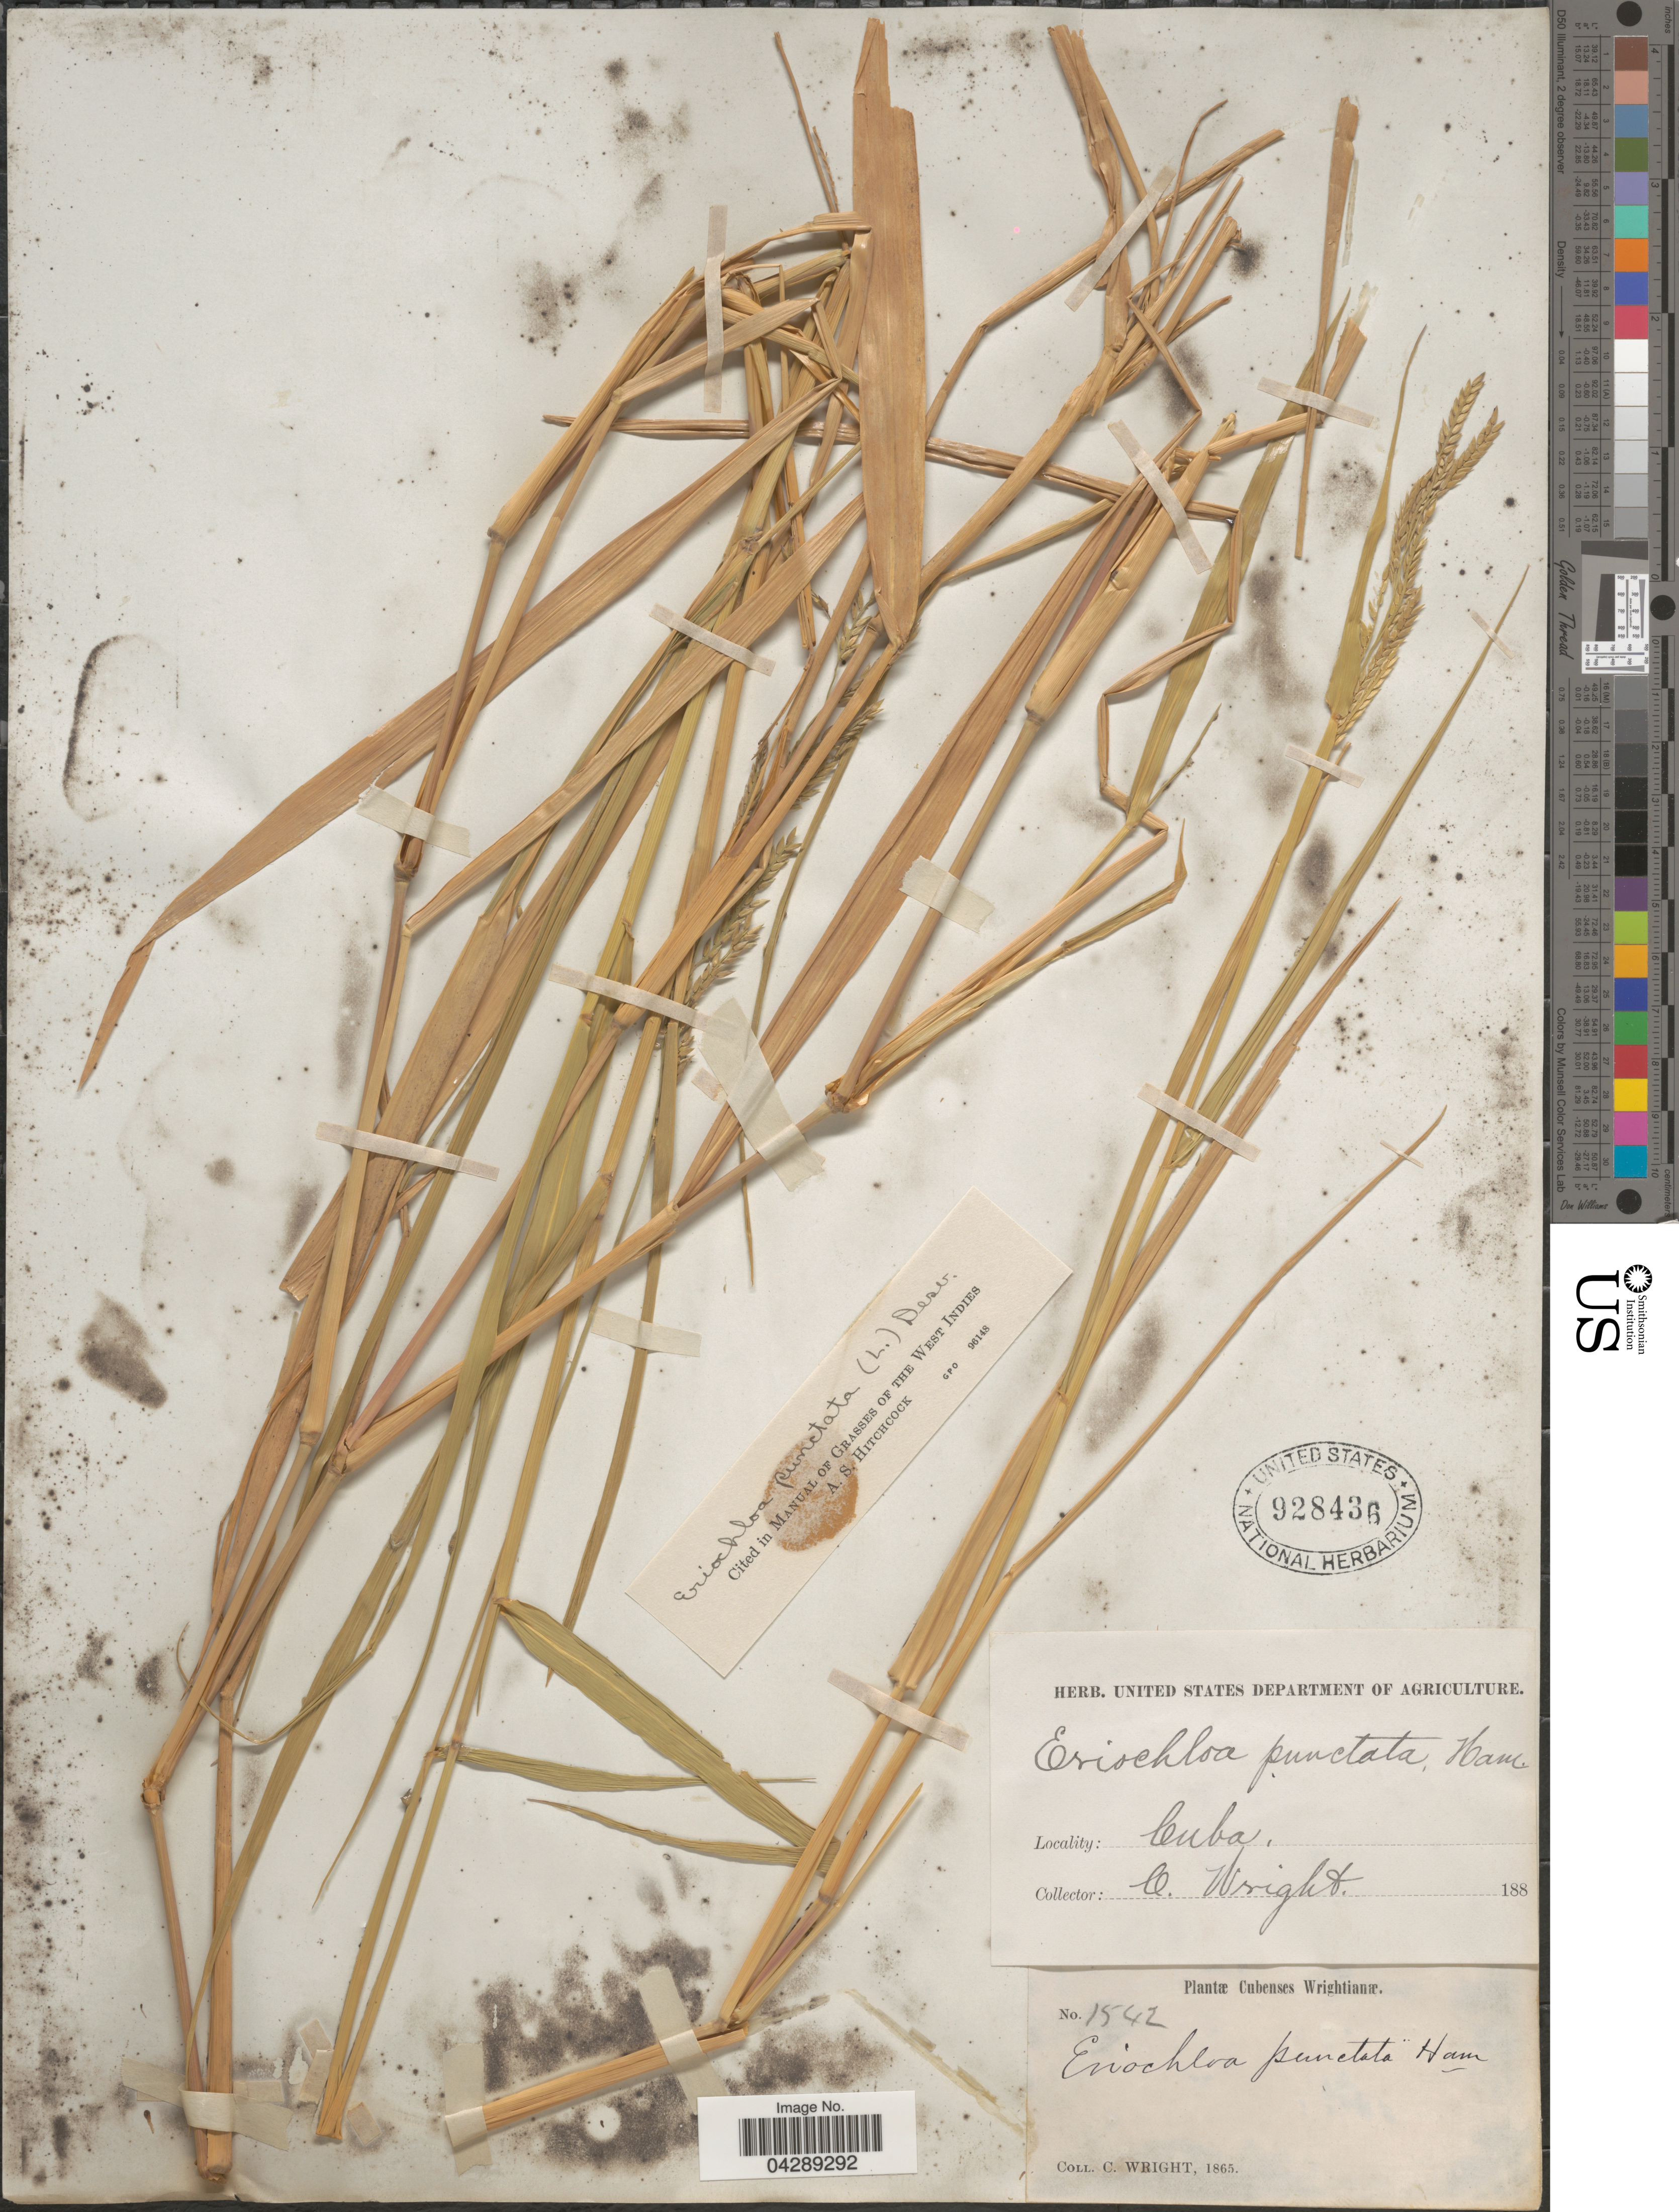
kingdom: Plantae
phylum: Tracheophyta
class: Liliopsida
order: Poales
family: Poaceae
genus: Eriochloa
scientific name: Eriochloa punctata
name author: (L.) Desv. ex Ham.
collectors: C. Wright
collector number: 1542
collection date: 1865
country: Cuba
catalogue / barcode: US 928436